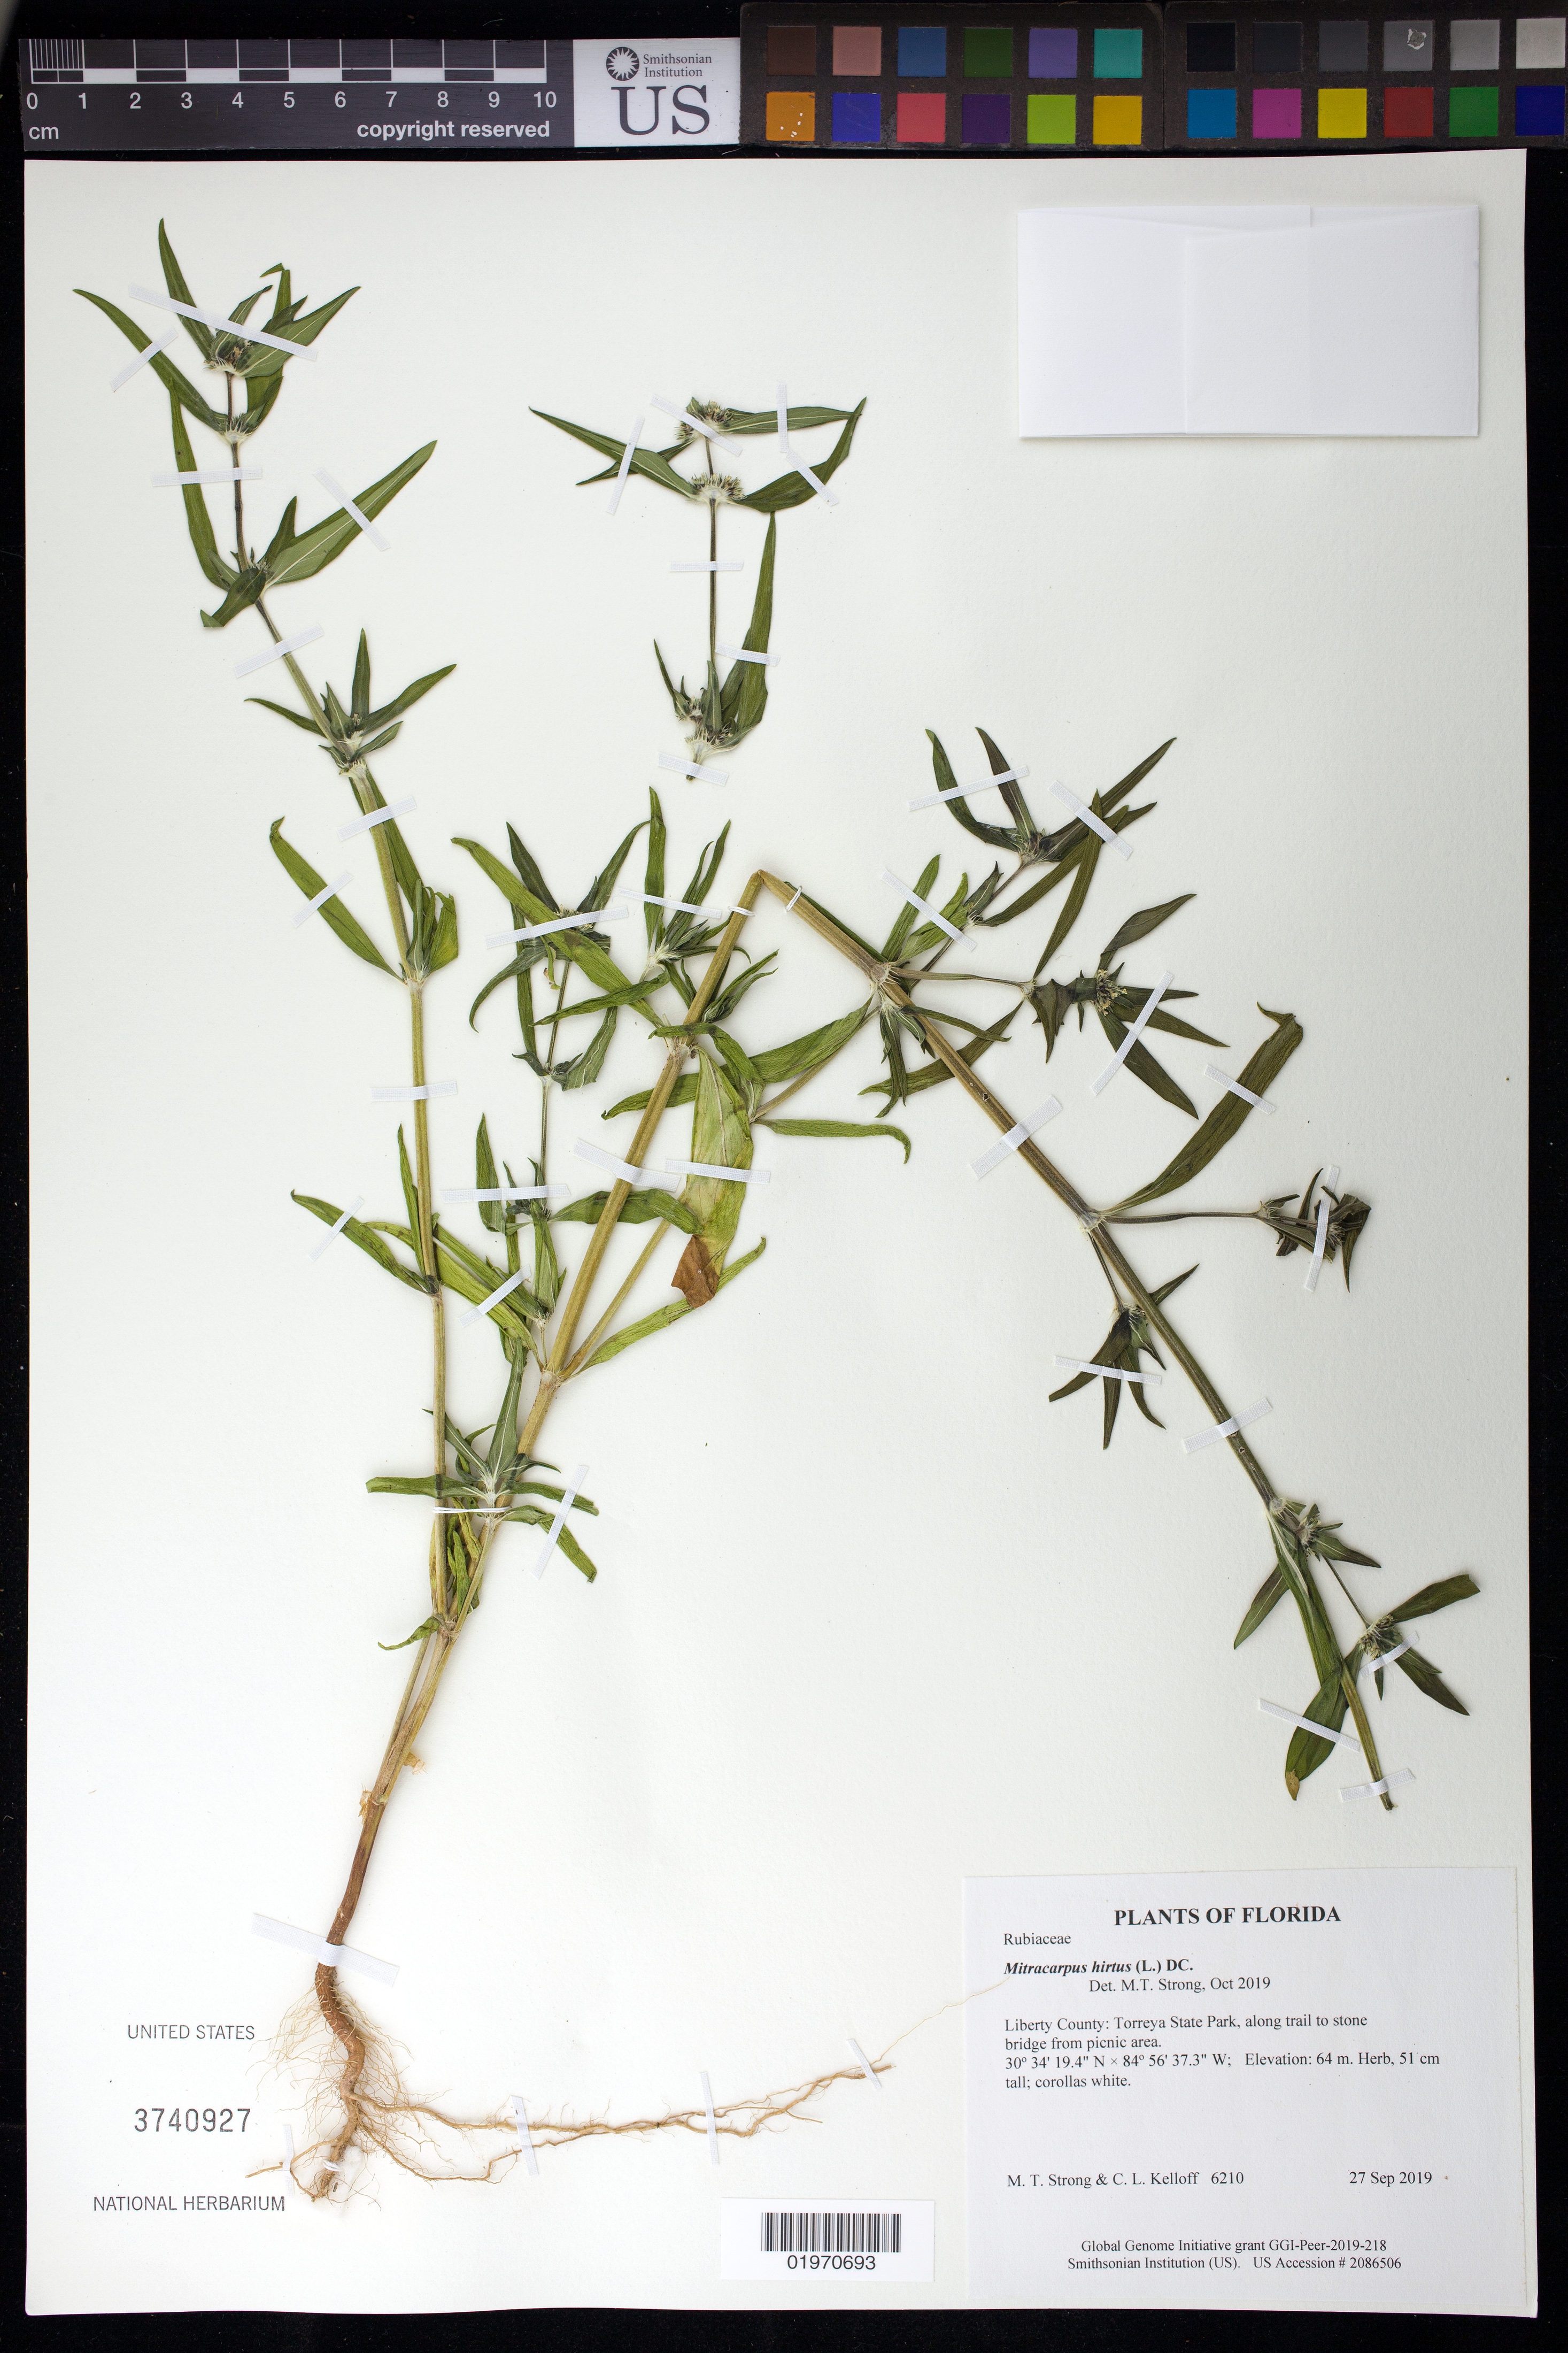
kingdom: Plantae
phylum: Tracheophyta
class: Magnoliopsida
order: Gentianales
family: Rubiaceae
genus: Mitracarpus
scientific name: Mitracarpus hirtus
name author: (L.) DC.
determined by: Strong, Mark T., (BOT), Smithsonian Institution - National Museum of Natural History (UNITED STATES)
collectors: M. T. Strong & C. L. Kelloff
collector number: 6210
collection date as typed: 27 Sep 2019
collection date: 2019-09-27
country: United States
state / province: Florida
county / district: Liberty County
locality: Torreya State Park, along trail to stone bridge from picnic area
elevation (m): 64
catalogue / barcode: US 3740927